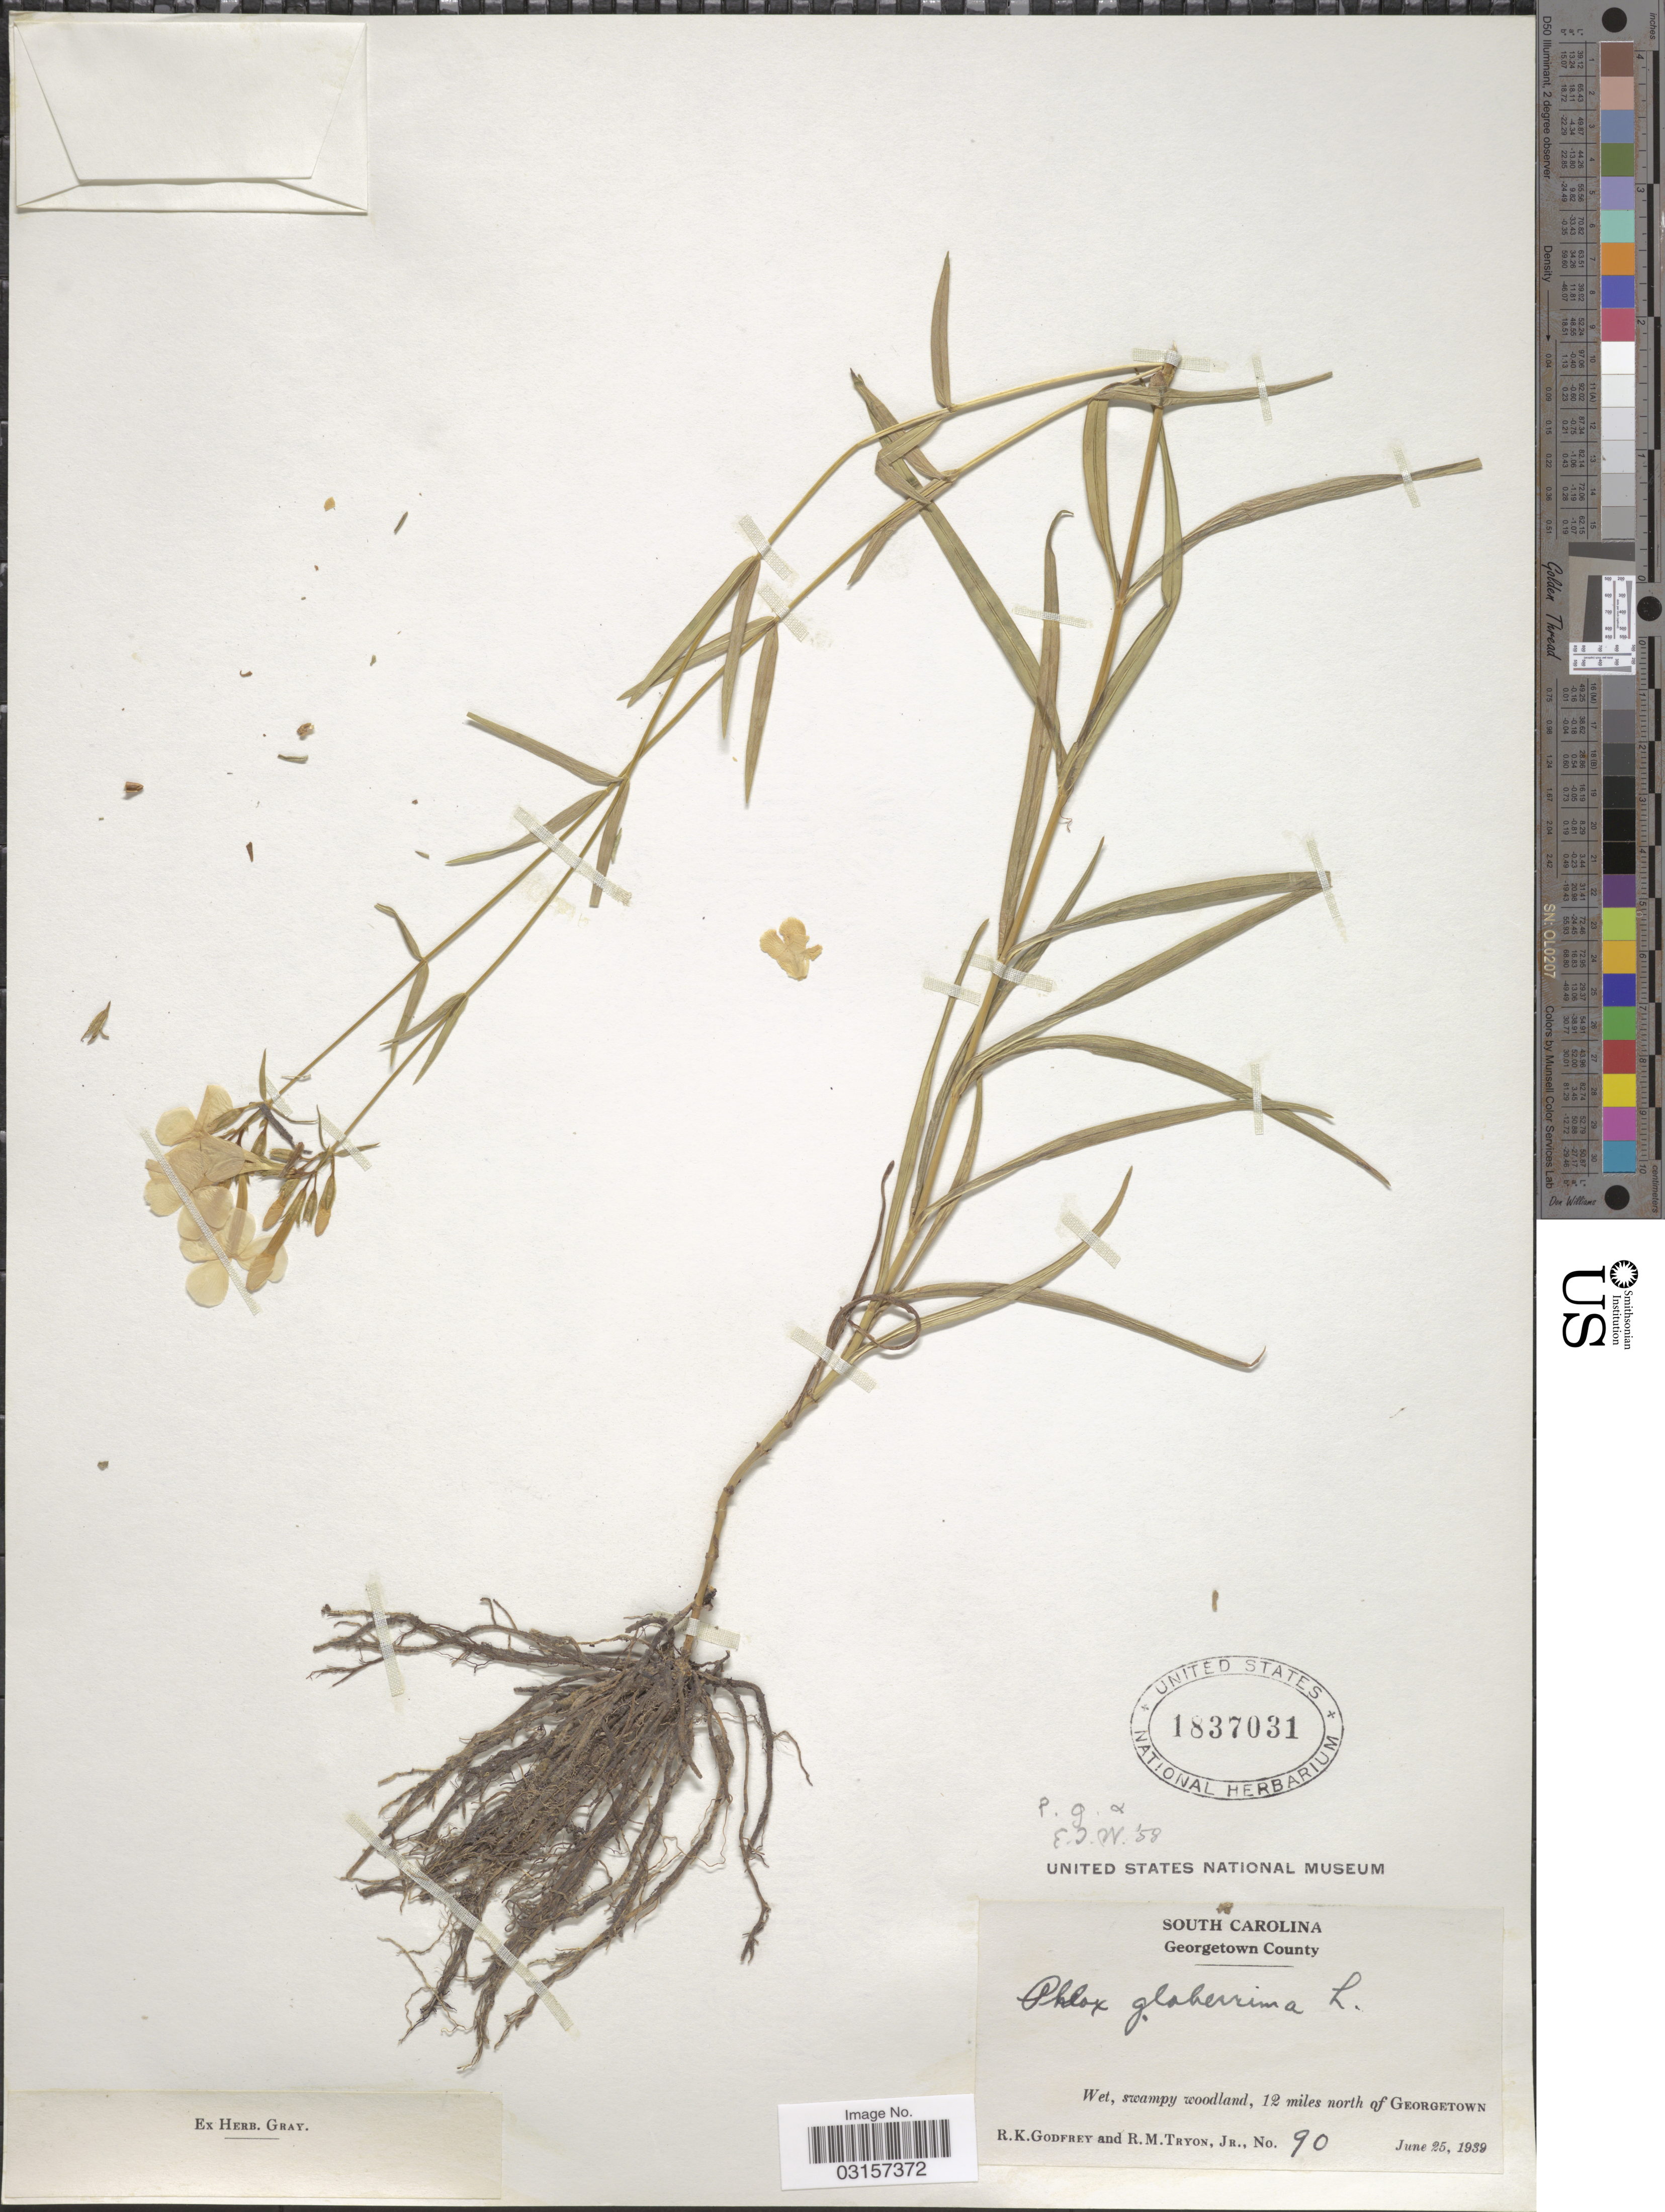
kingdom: Plantae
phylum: Tracheophyta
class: Magnoliopsida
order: Ericales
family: Polemoniaceae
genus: Phlox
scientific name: Phlox glaberrima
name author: L.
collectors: R. K. Godfrey & R. Tryon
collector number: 90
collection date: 1939-06-25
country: United States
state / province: South Carolina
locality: Georgetown County, Wet, swampy woodland, 12 miles north of Georgetown.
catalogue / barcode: US 1837031